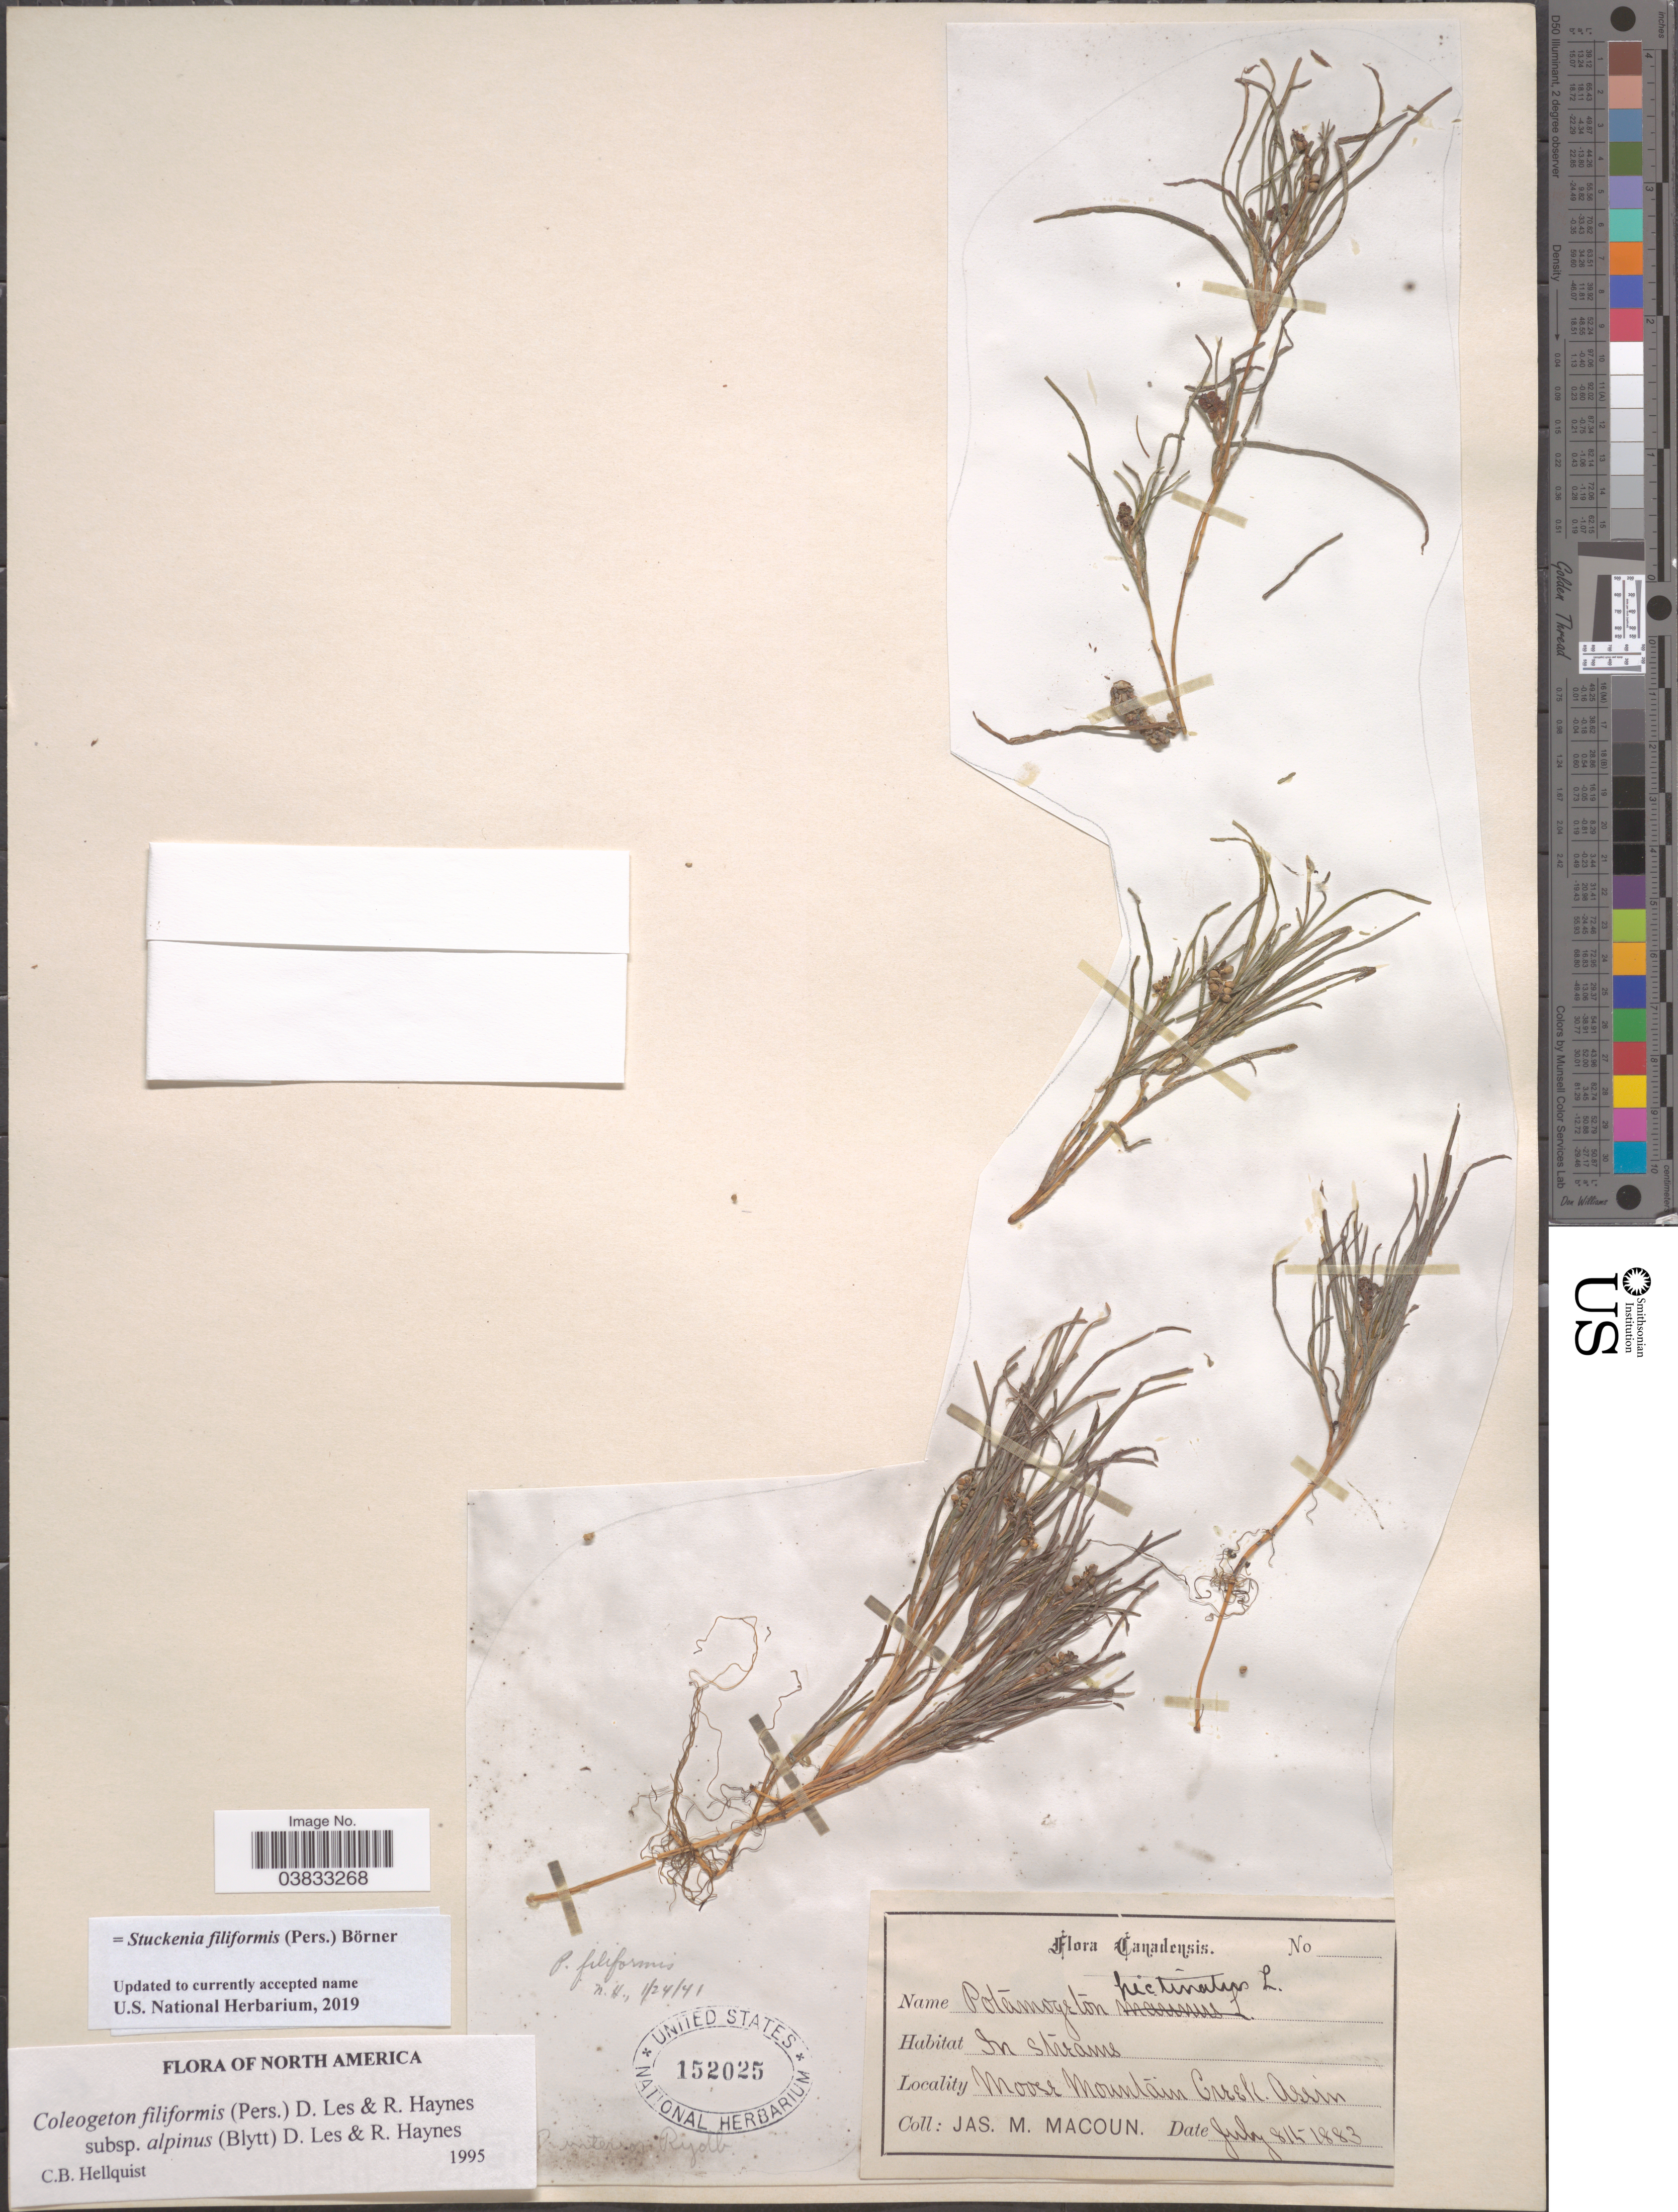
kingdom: Plantae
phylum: Tracheophyta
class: Liliopsida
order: Alismatales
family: Potamogetonaceae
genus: Stuckenia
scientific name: Stuckenia filiformis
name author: (Pers.) Börner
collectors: J. M. Macoun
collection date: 1883-07-08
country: Canada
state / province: Alberta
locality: Moose Mountain Creek. Assin.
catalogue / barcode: US 152025